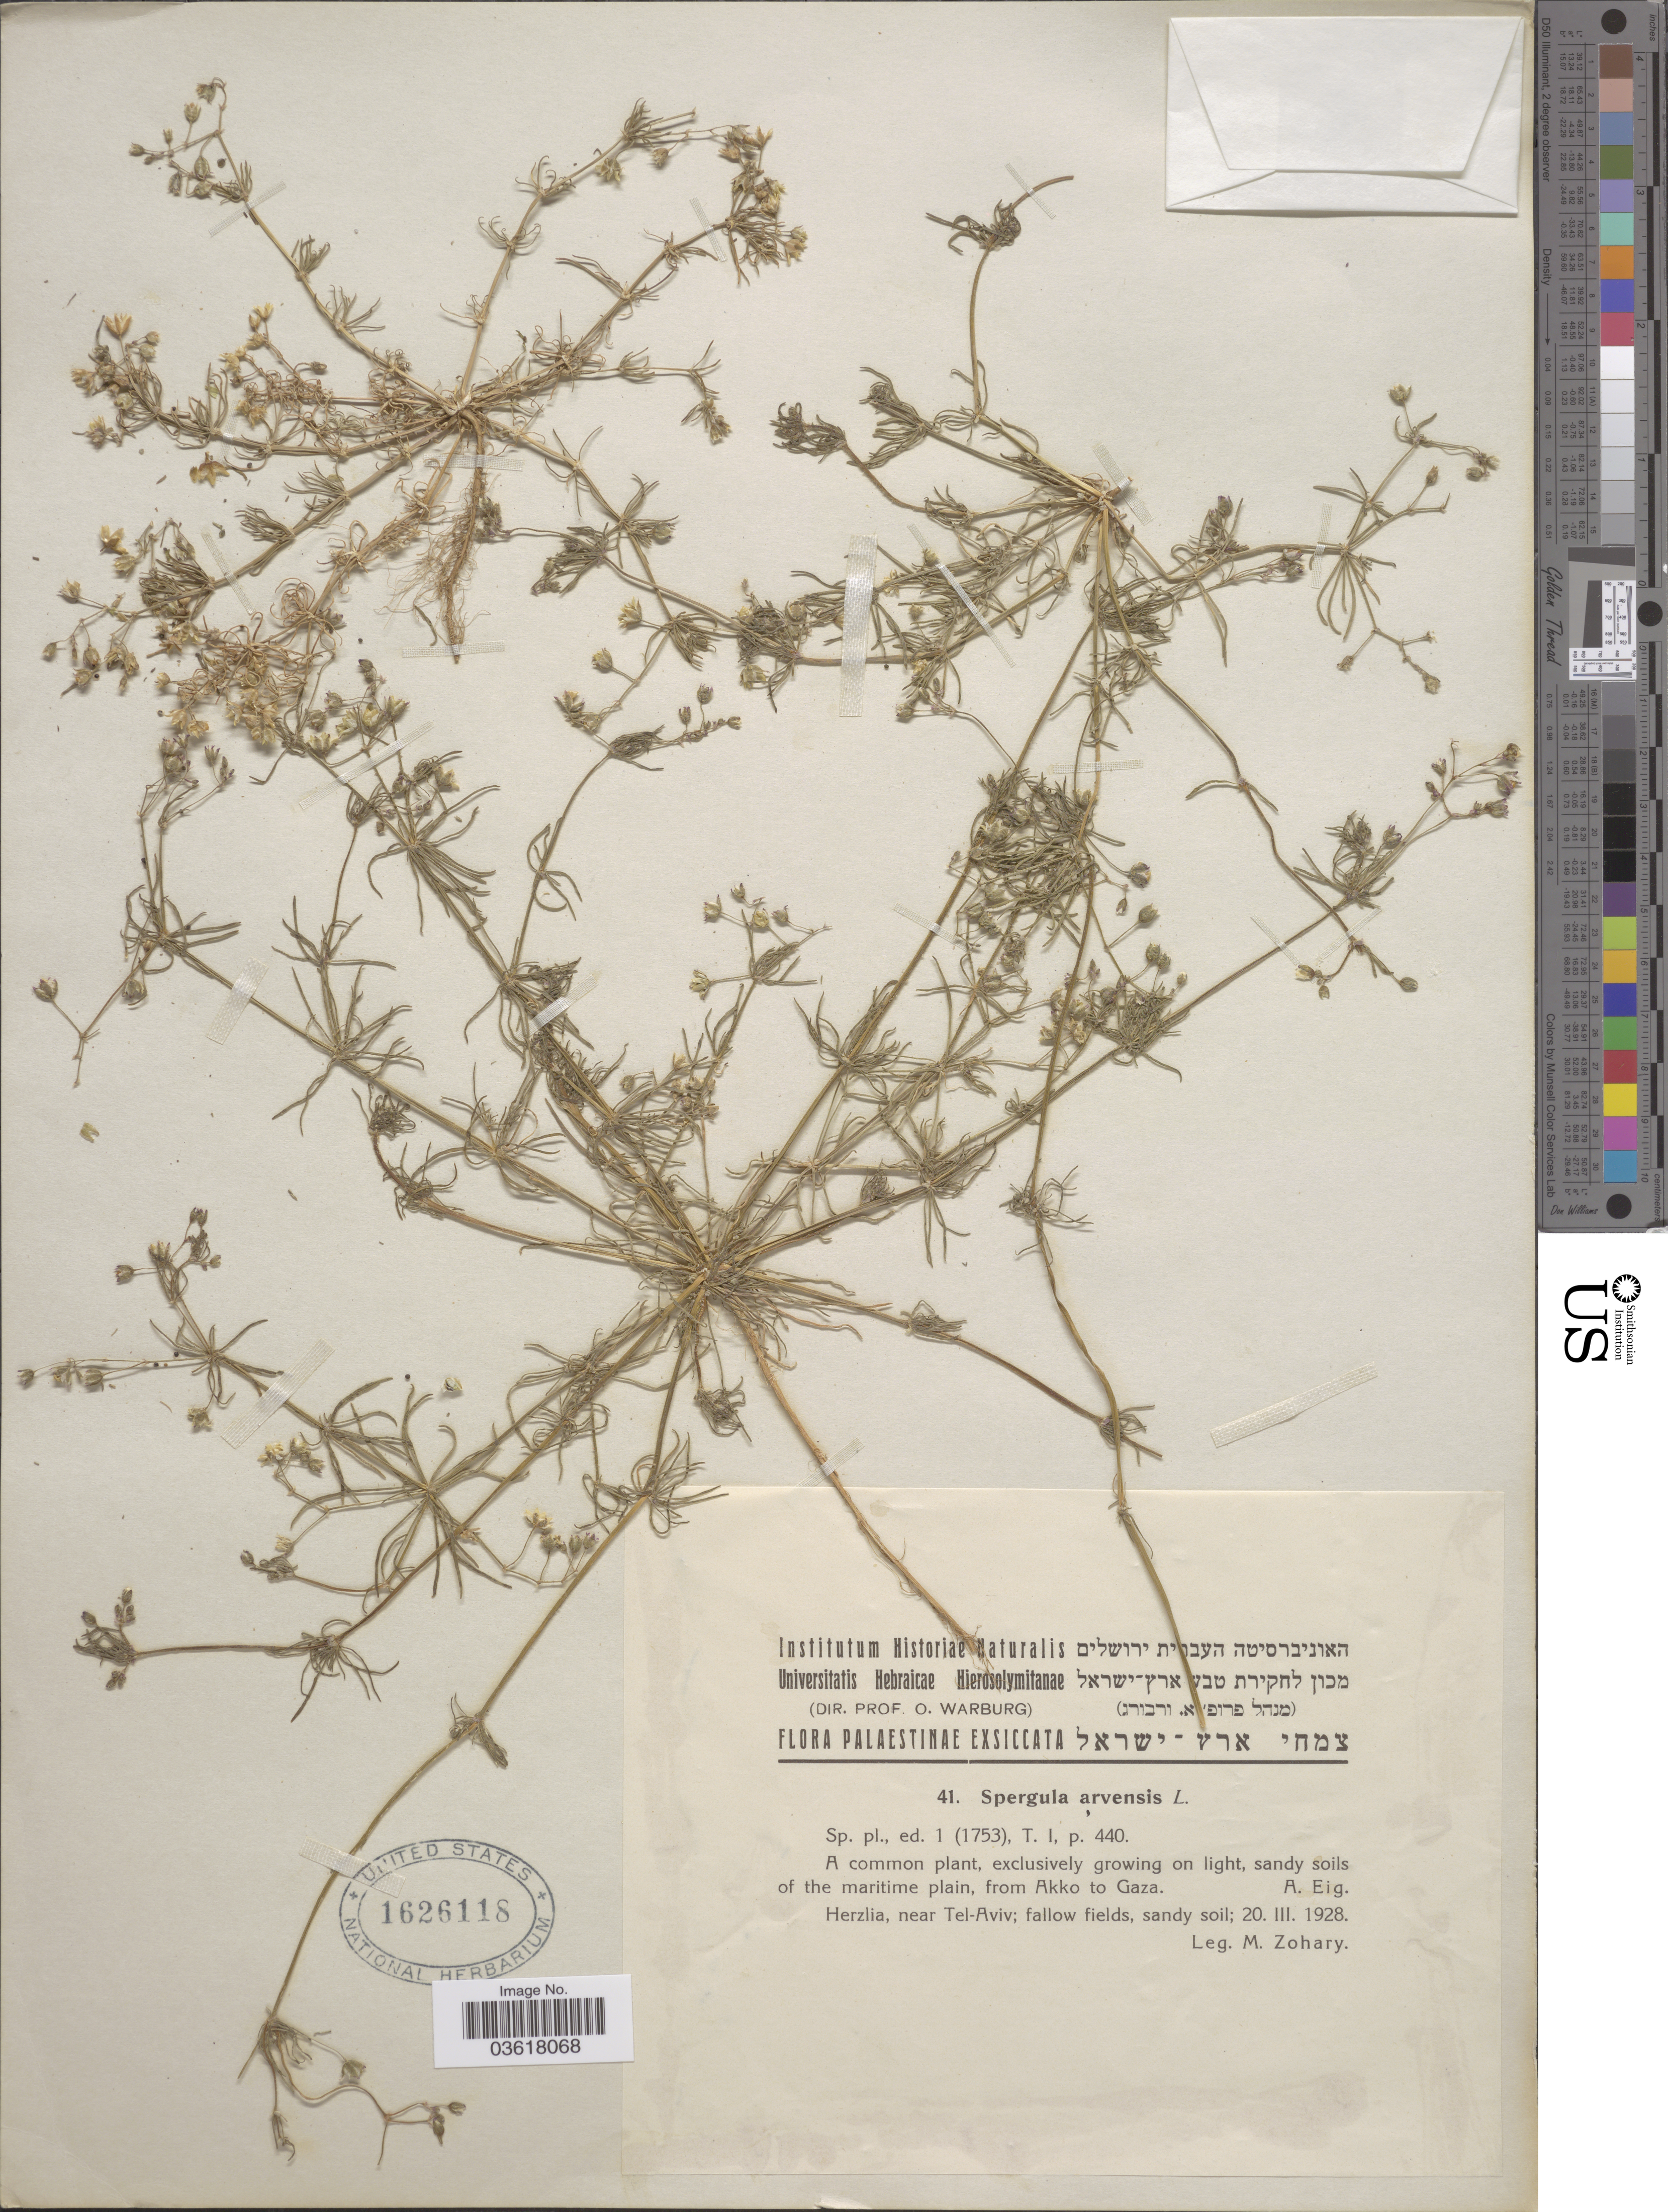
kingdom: Plantae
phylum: Tracheophyta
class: Magnoliopsida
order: Caryophyllales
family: Caryophyllaceae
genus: Spergula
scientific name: Spergula arvensis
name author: L.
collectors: M. Zohary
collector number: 41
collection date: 1928-03-20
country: Israel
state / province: Tel Aviv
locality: Sandy soils of the maritime plain, from Akko to Gaza. Herzlia, near Tel-Aviv.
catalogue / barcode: US 1626118